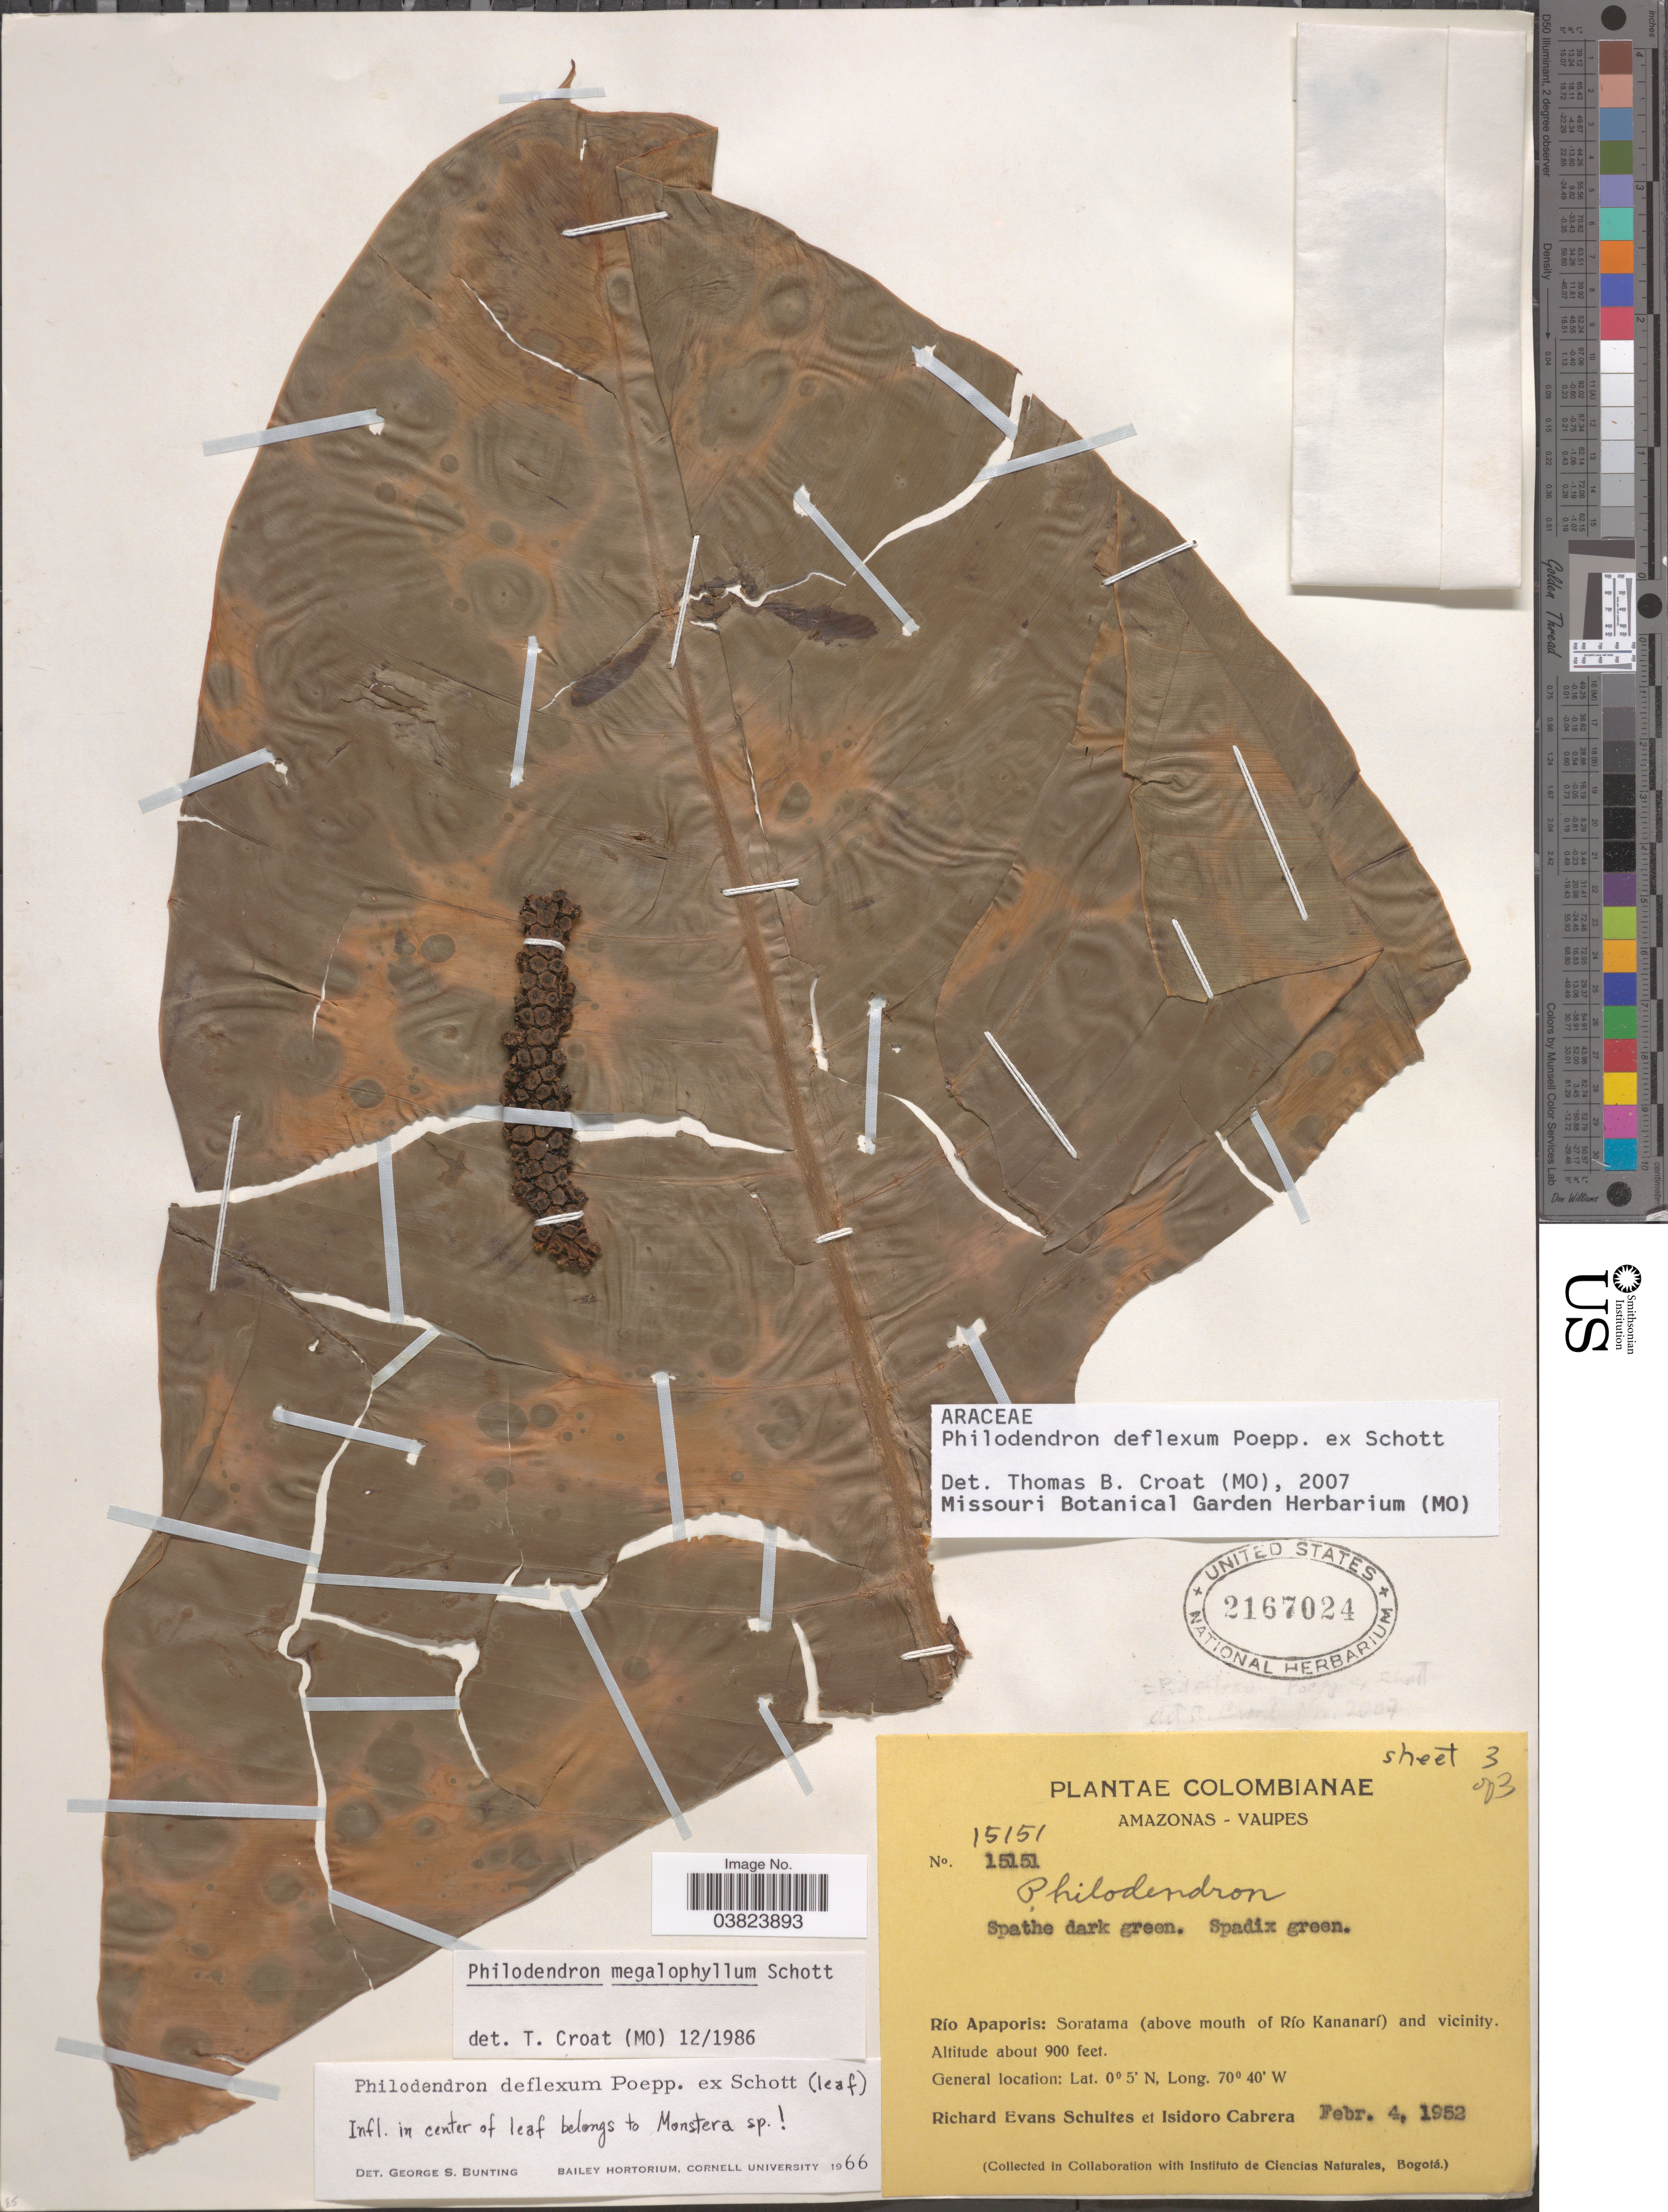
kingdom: Plantae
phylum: Tracheophyta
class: Liliopsida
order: Alismatales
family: Araceae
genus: Philodendron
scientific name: Philodendron deflexum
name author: Poepp. ex Schott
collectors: R. E. Schultes & I. Cabrera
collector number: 15151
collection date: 1952-02-04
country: Colombia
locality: Amazonas-Vaupes. Río Apaporis: Soratama (above mouth of Río Kananarí) and vicinity.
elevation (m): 274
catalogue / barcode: US 2167024